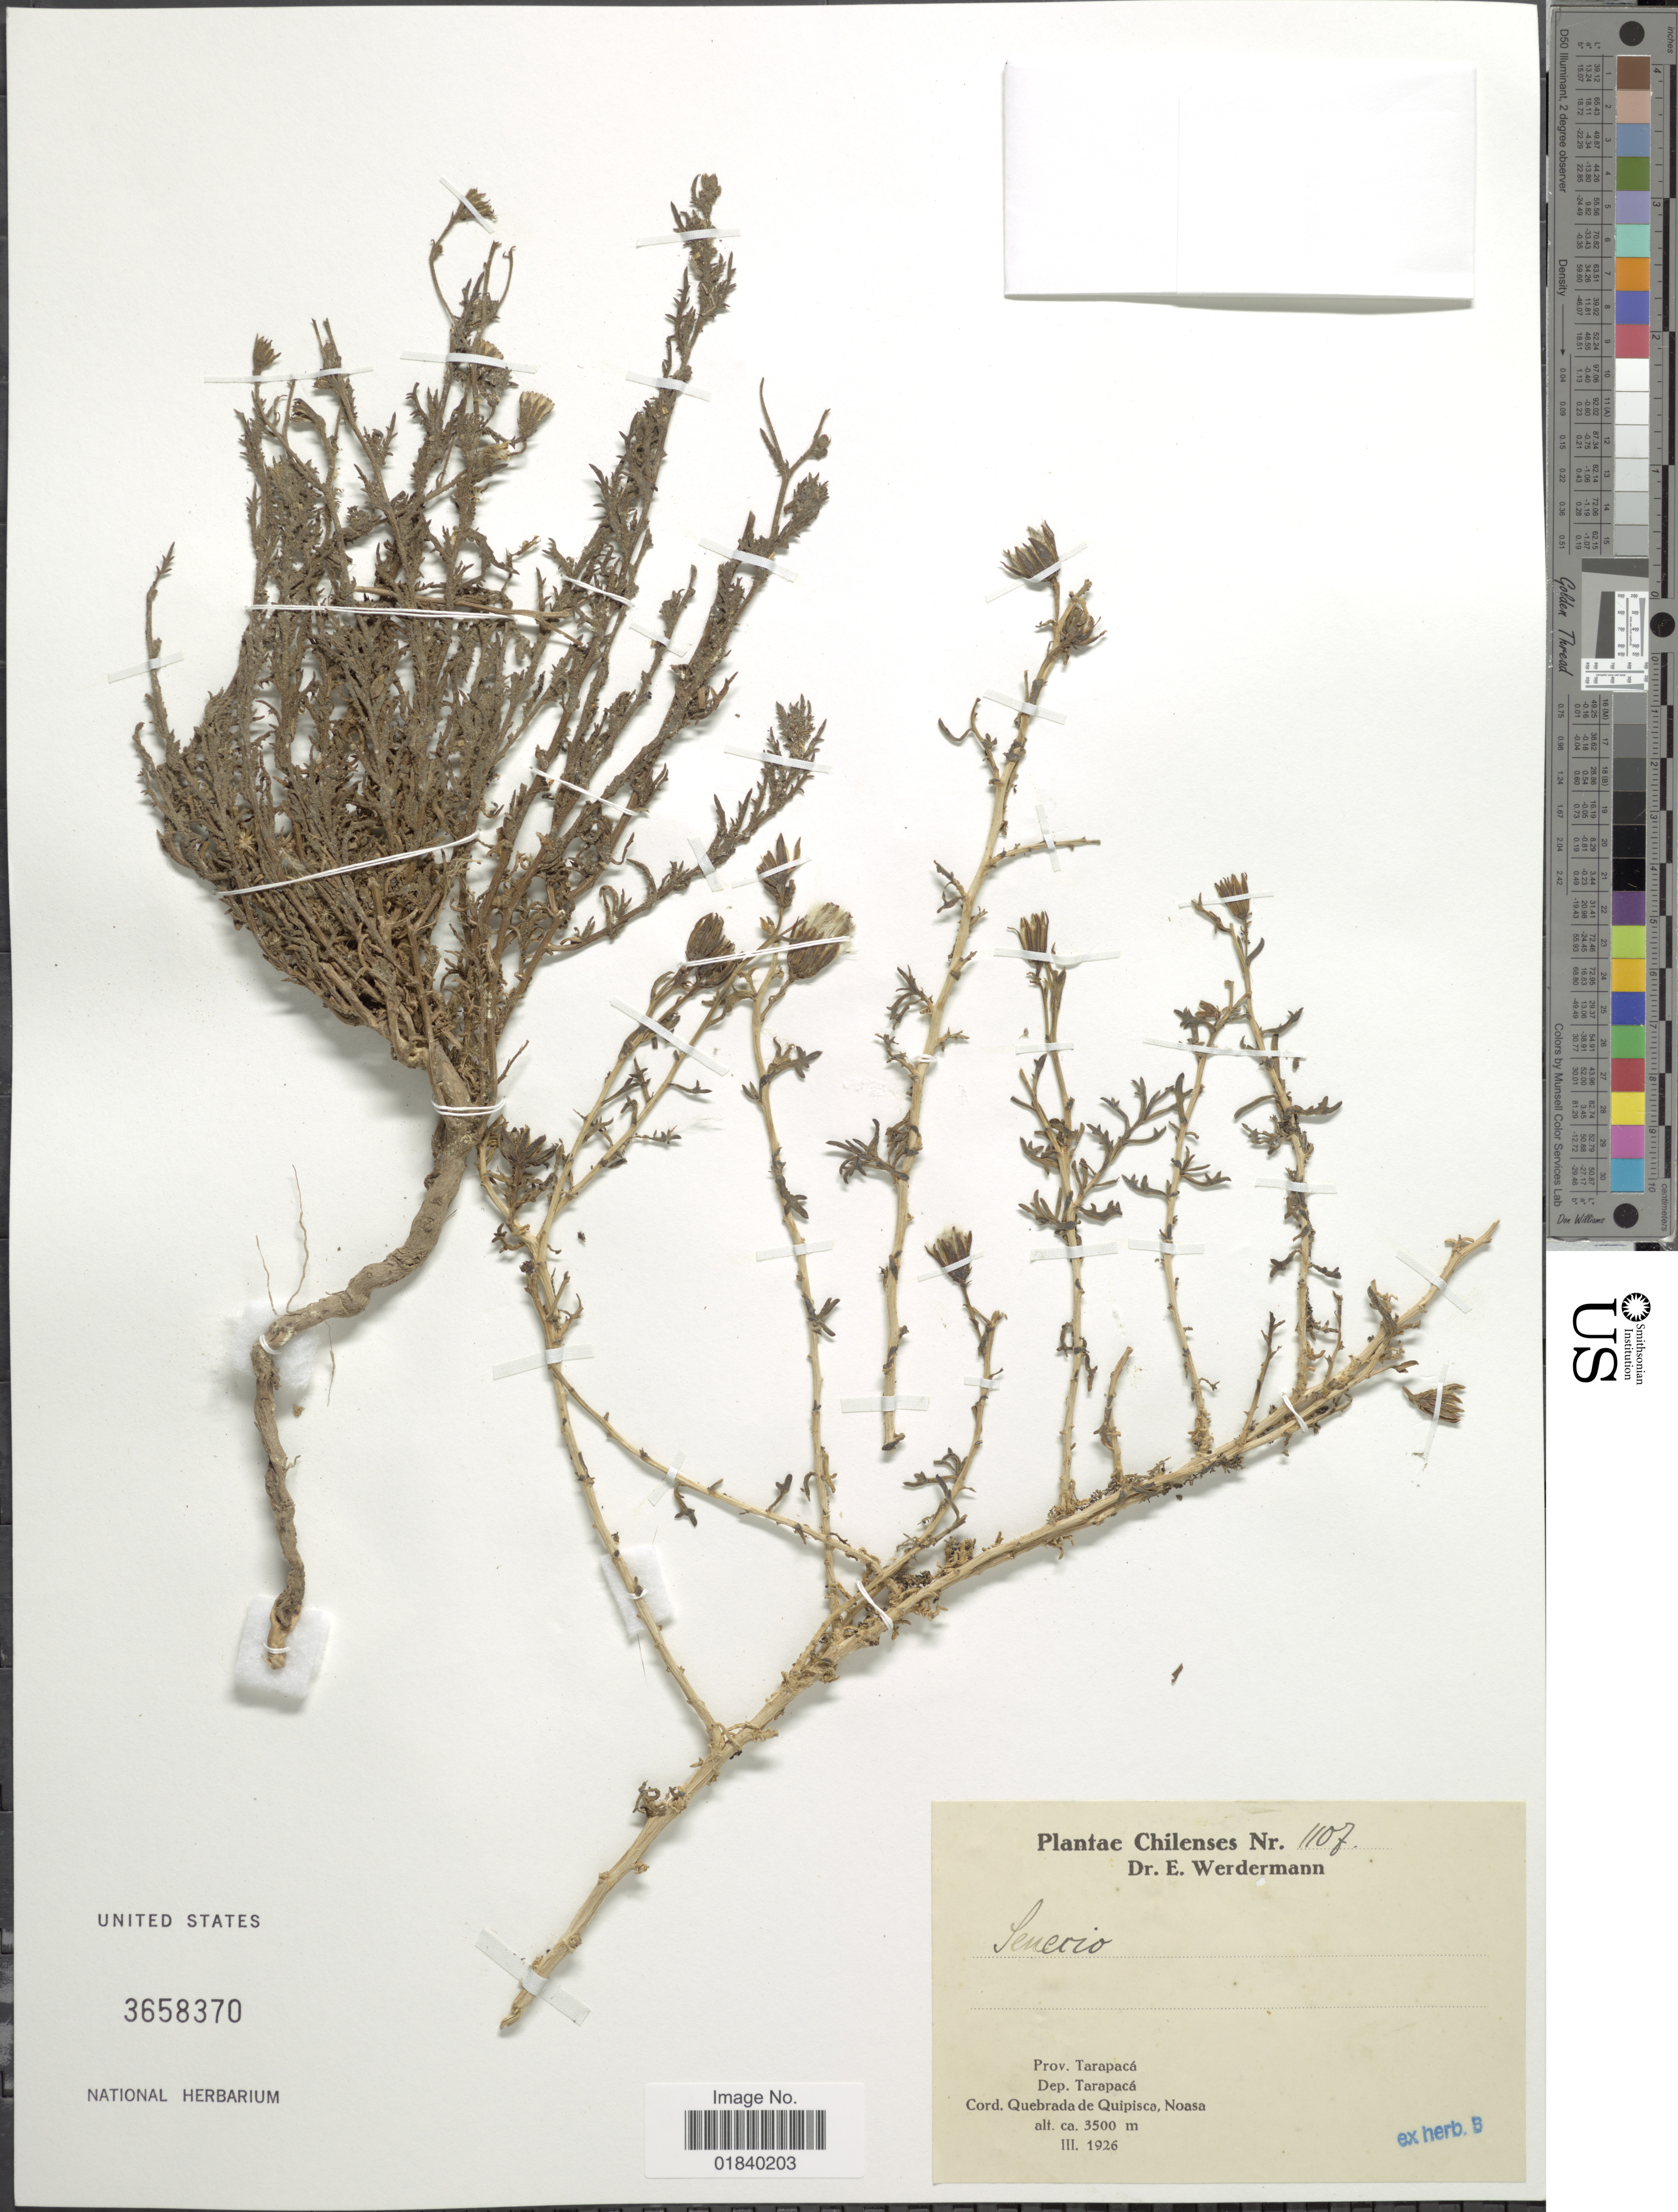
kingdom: Plantae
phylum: Tracheophyta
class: Magnoliopsida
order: Asterales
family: Asteraceae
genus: Senecio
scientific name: Senecio sp.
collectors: E. Werdermann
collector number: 1107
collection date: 1926-03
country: Chile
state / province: Tarapacá (I)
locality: Dep. Tarapaca. Cord. Quebrada de Quipisca, Noasa.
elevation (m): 3500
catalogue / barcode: US 3658370